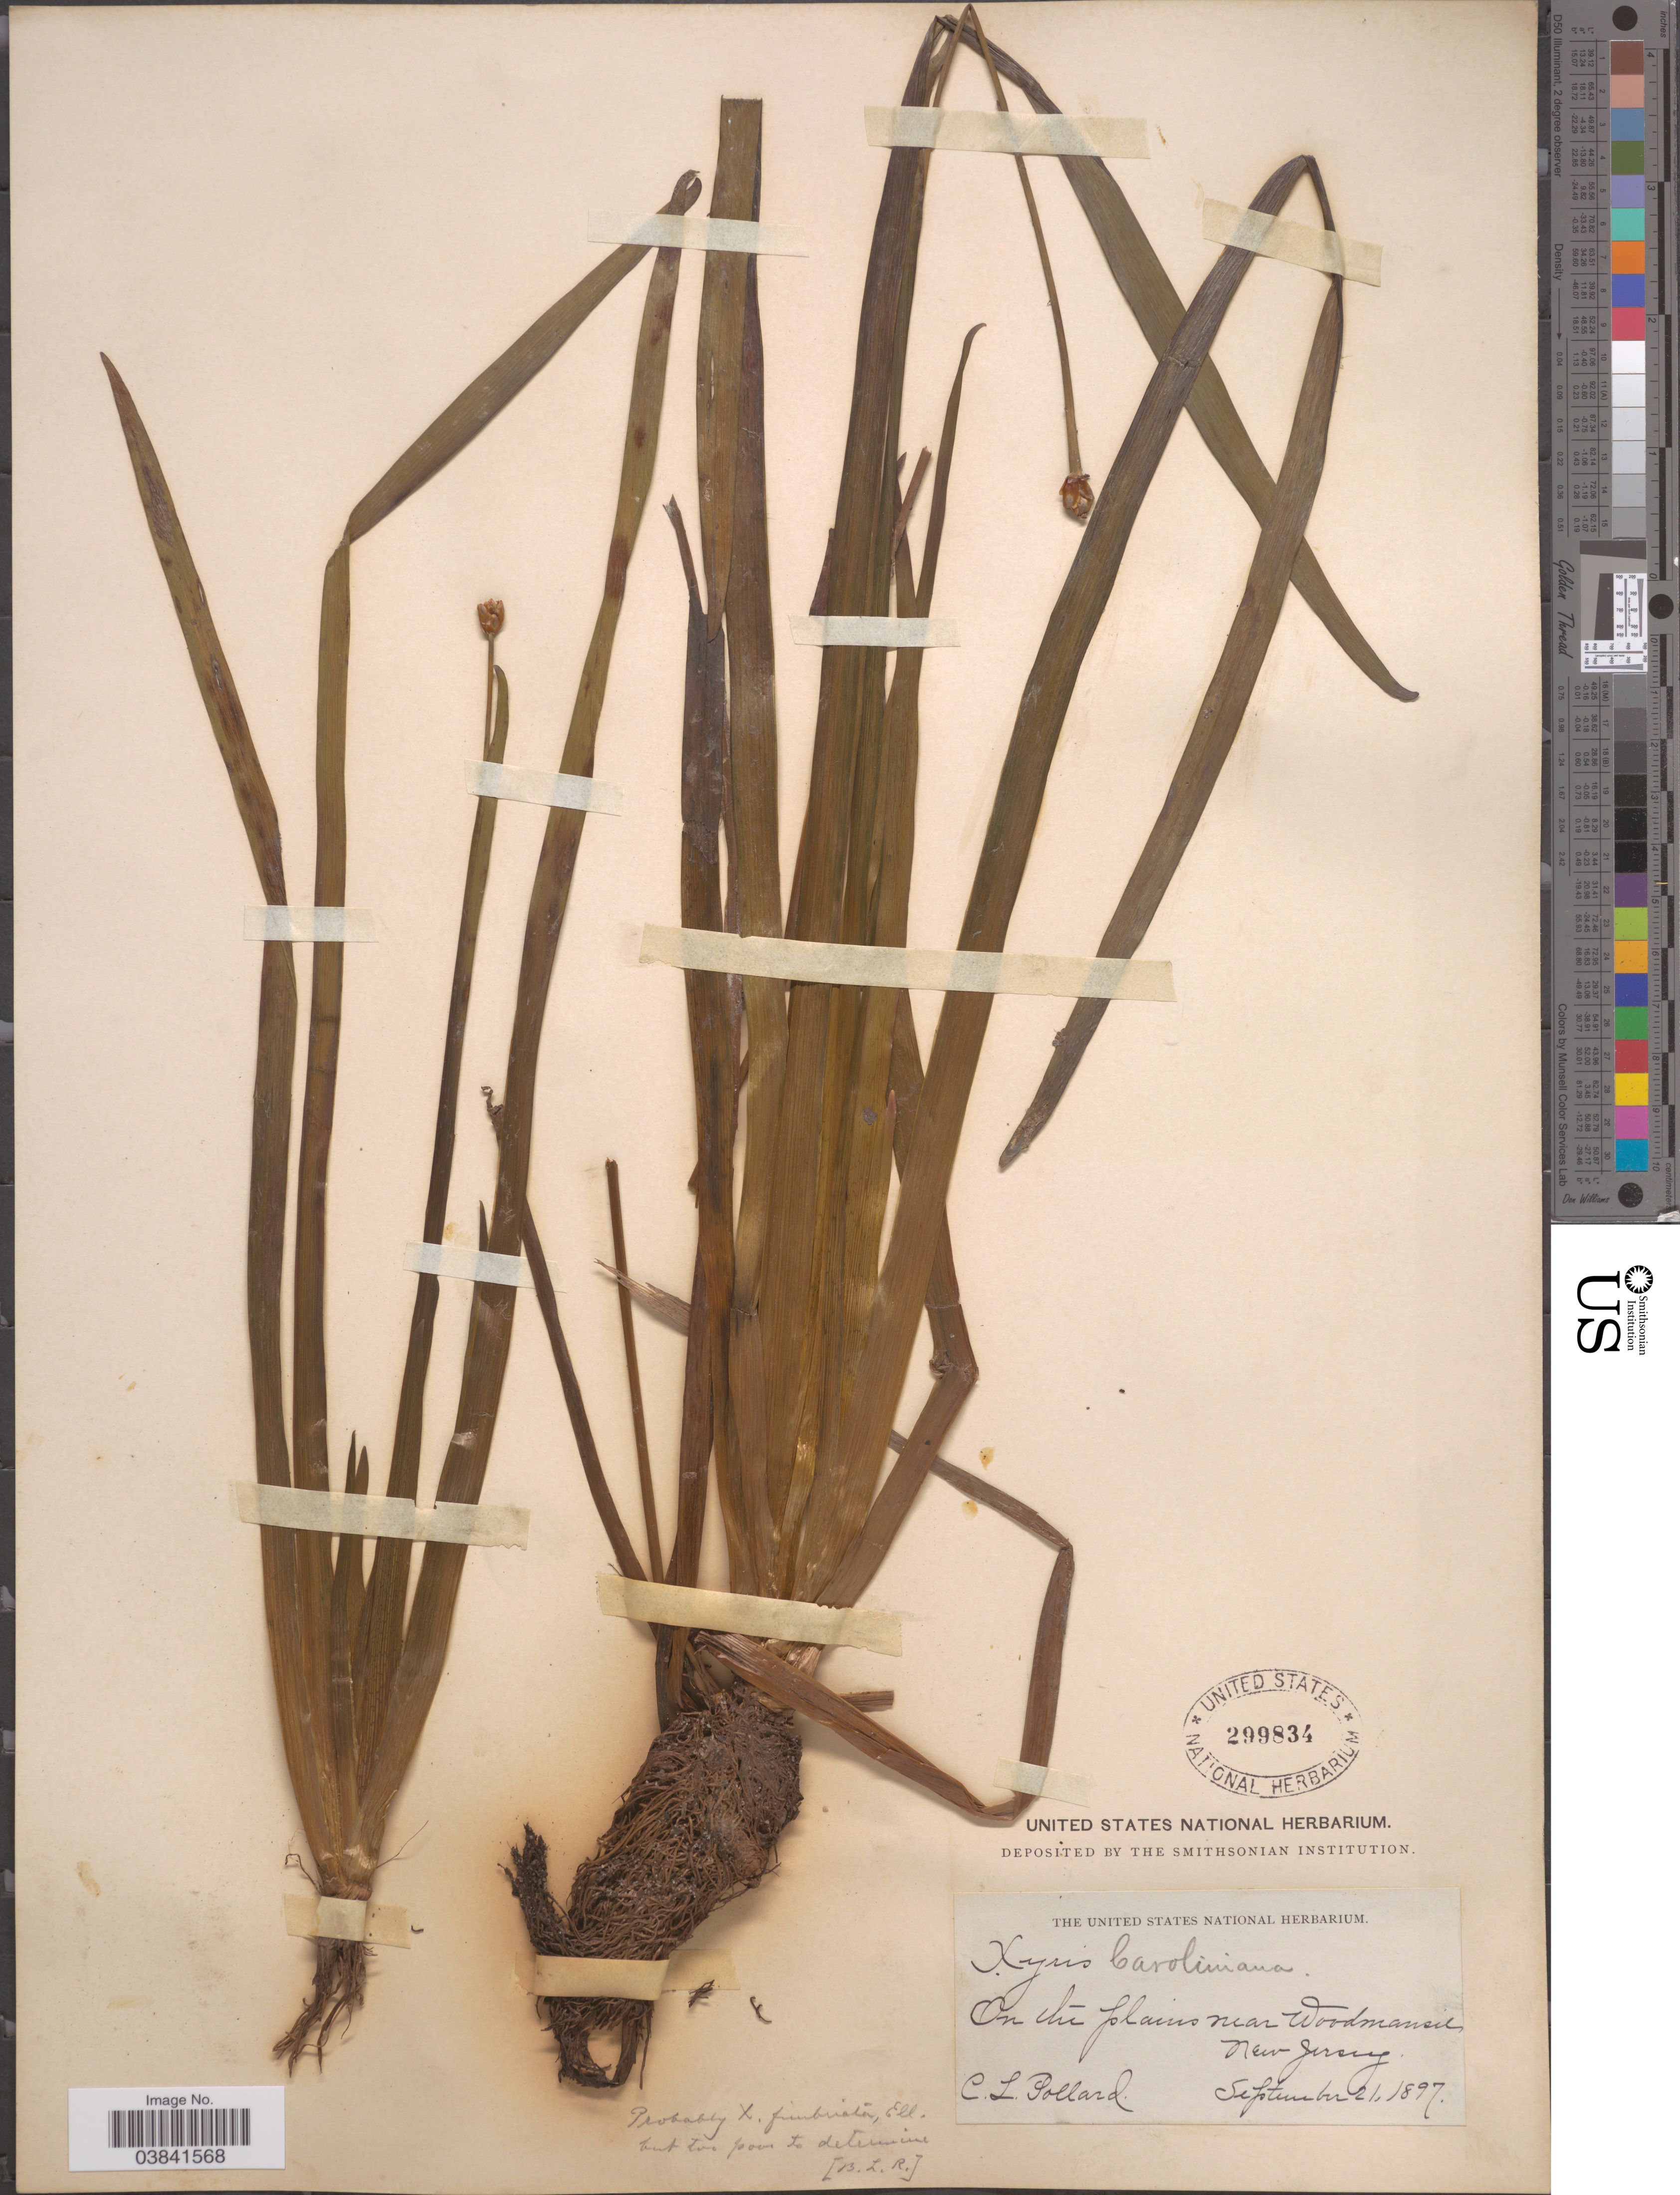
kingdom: Plantae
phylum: Tracheophyta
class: Liliopsida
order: Poales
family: Xyridaceae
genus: Xyris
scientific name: Xyris fimbriata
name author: Elliott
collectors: C. L. Pollard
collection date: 1897-09-21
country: United States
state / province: New Jersey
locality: On the plains near Woodmansie.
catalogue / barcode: US 299834